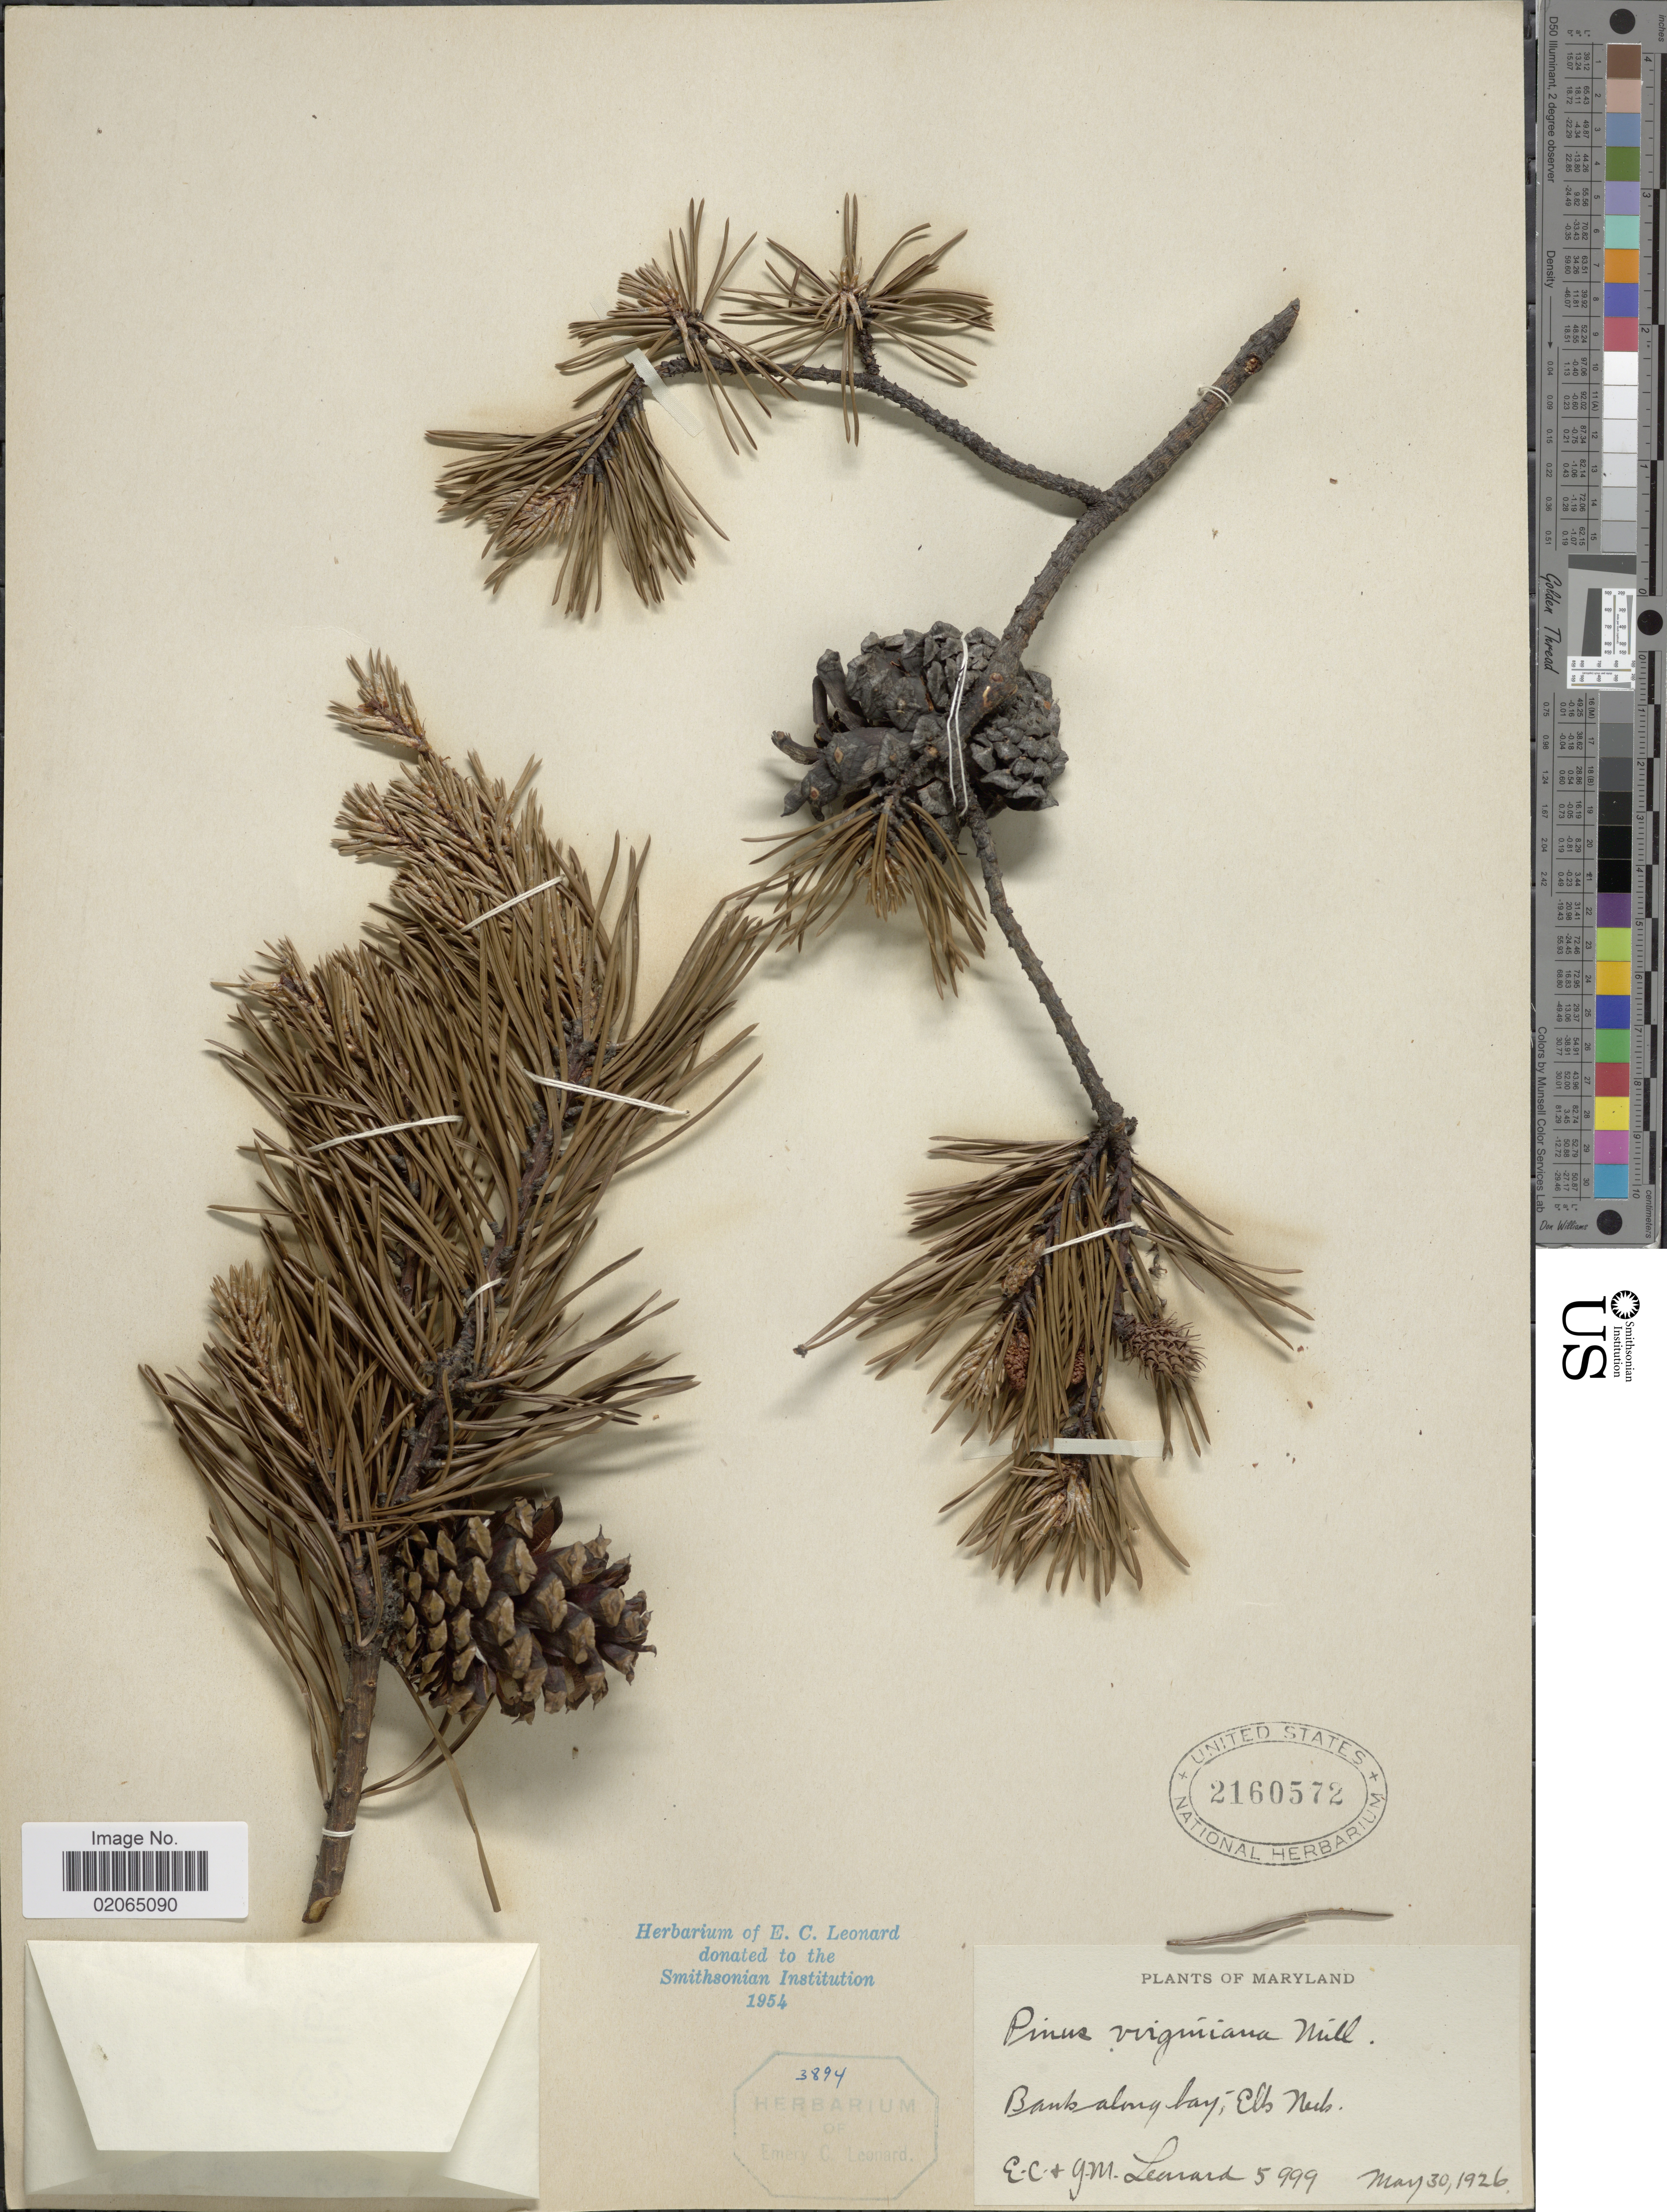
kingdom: Plantae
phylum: Tracheophyta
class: Pinopsida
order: Pinales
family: Pinaceae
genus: Pinus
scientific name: Pinus virginiana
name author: Mill.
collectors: E. C. Leonard & G. M. Leonard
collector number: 5999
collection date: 1926-05-30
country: United States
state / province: Maryland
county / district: Cecil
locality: Bank along bay, Elk Neck.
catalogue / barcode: US 2160572